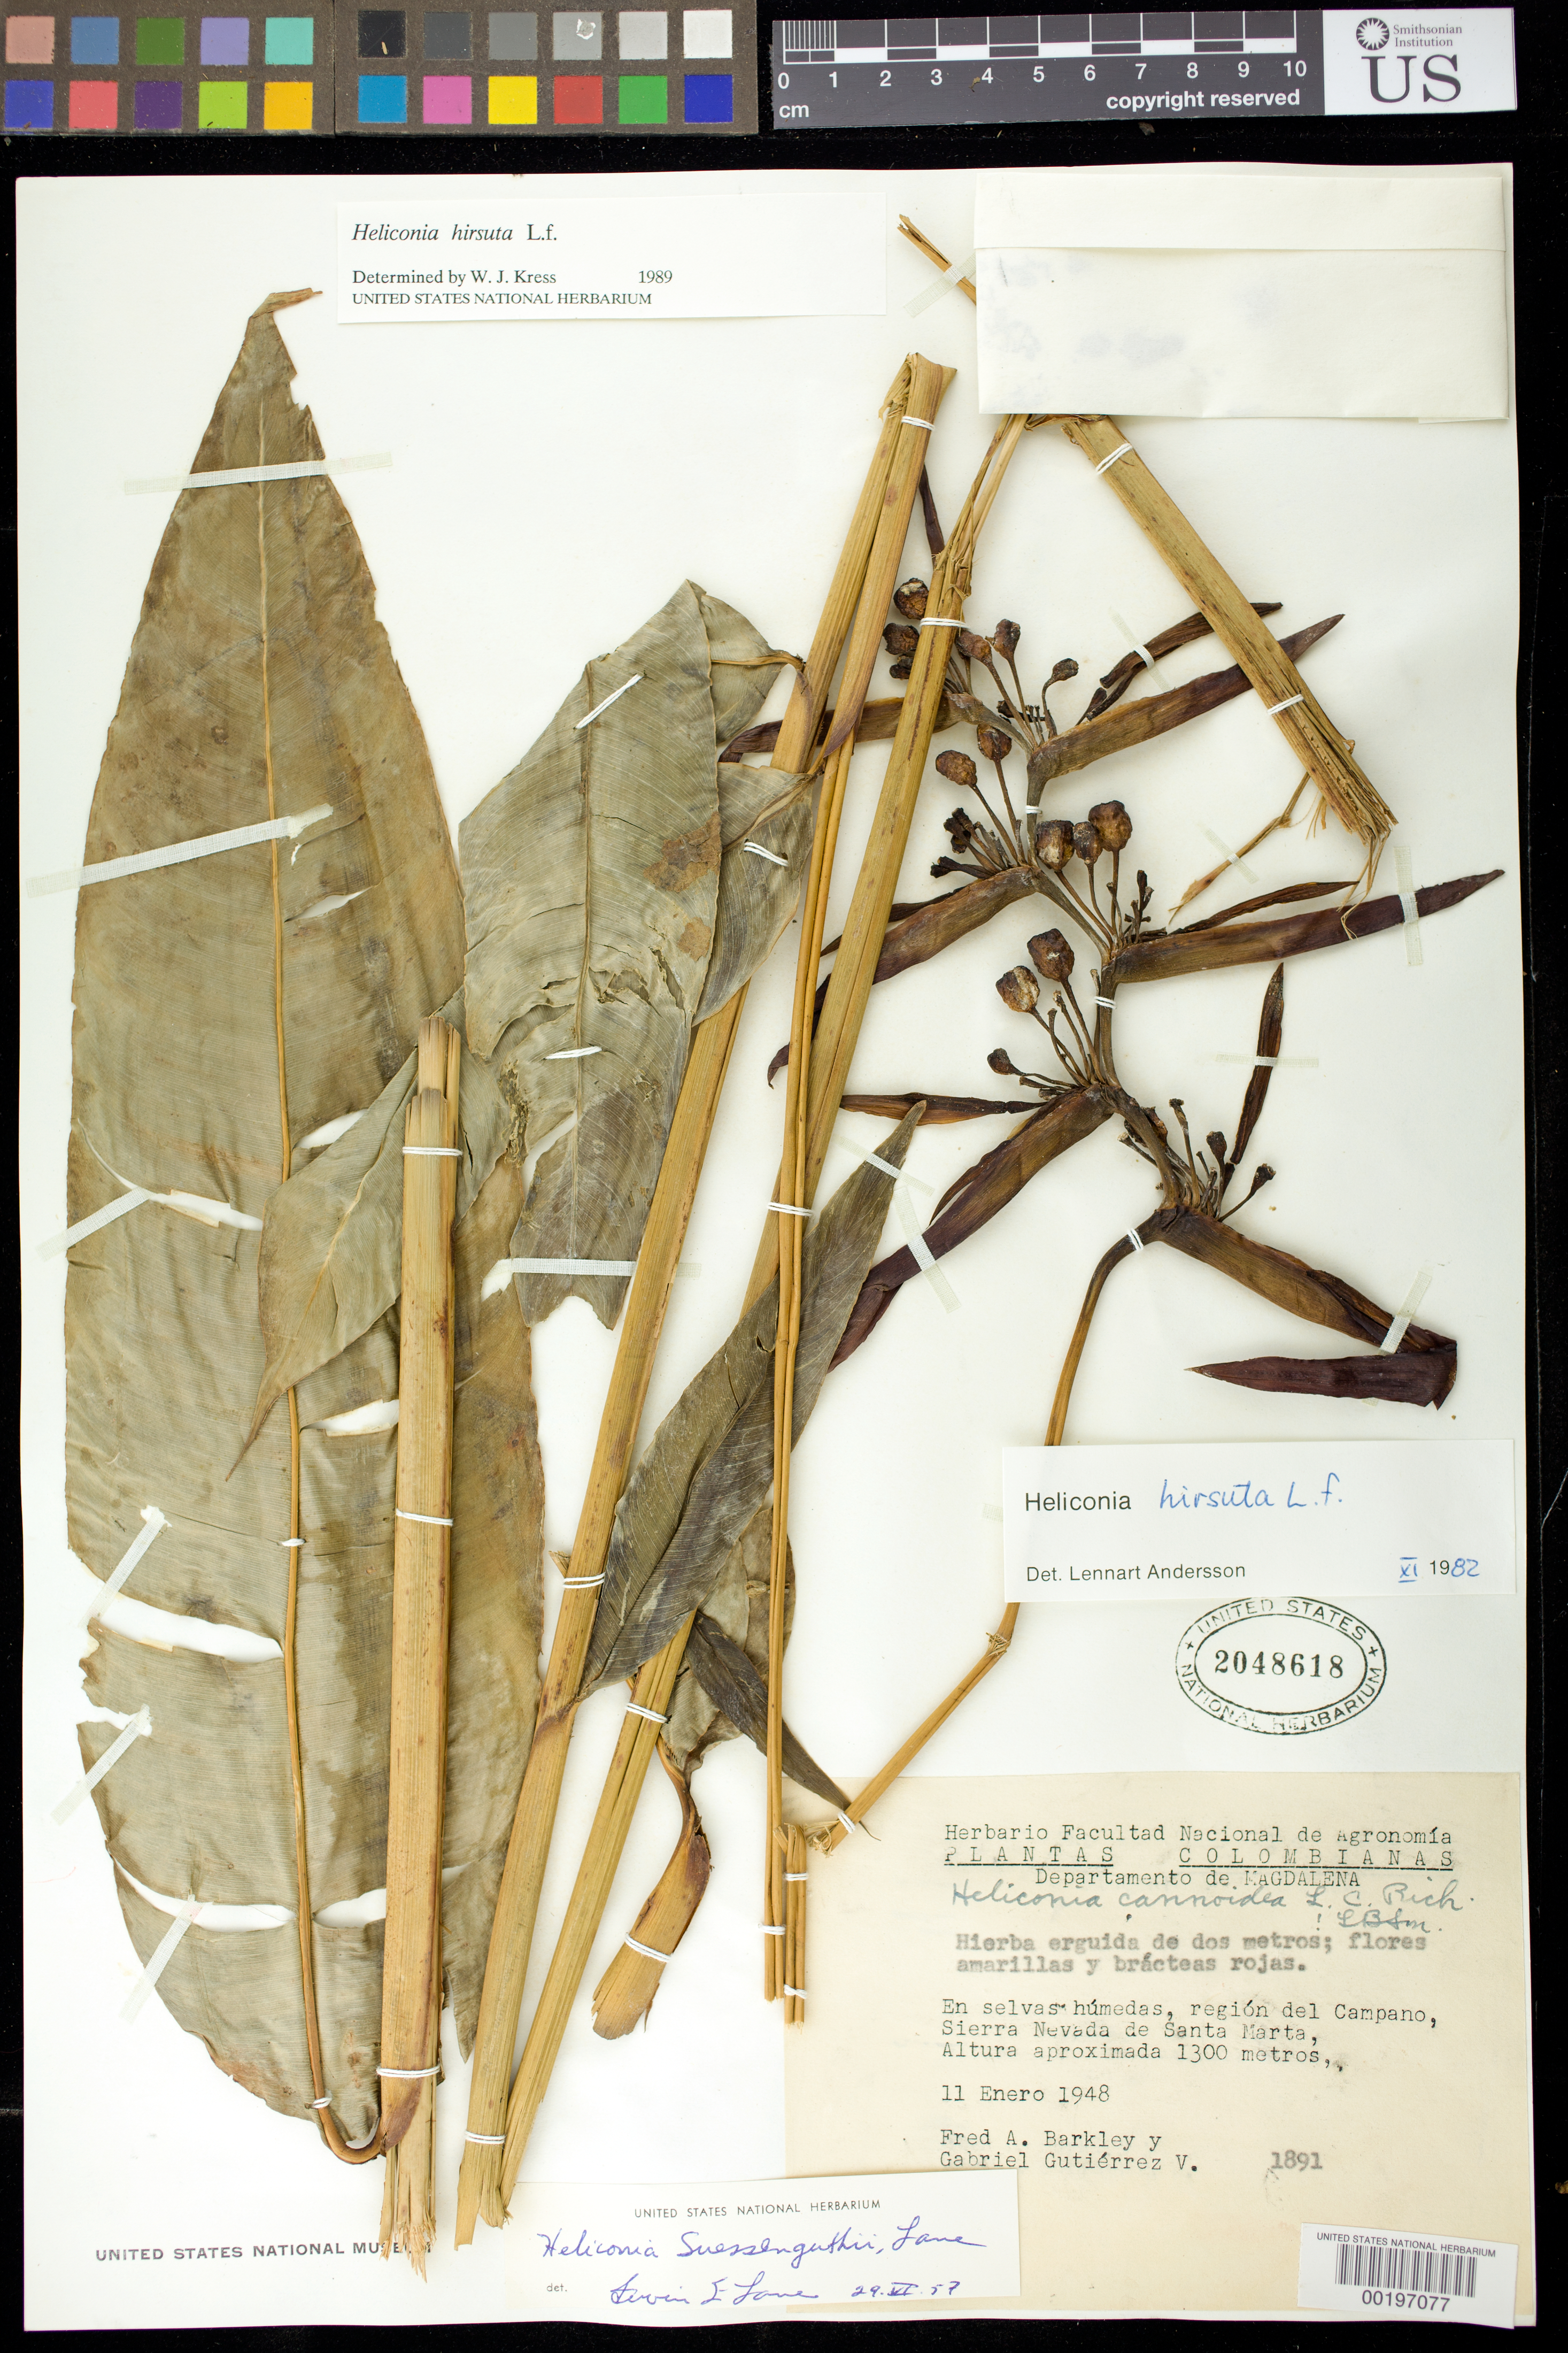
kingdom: Plantae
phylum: Tracheophyta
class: Liliopsida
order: Zingiberales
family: Heliconiaceae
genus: Heliconia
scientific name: Heliconia hirsuta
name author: L. f.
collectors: F. A. Barkley & G. Gutiérrez V.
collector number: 1891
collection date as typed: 11 Jan 1948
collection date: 1948-01-11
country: Colombia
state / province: Magdalena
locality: Region del campano, Sierra Nevada de Santa Marta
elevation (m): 1300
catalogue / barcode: US 2048618